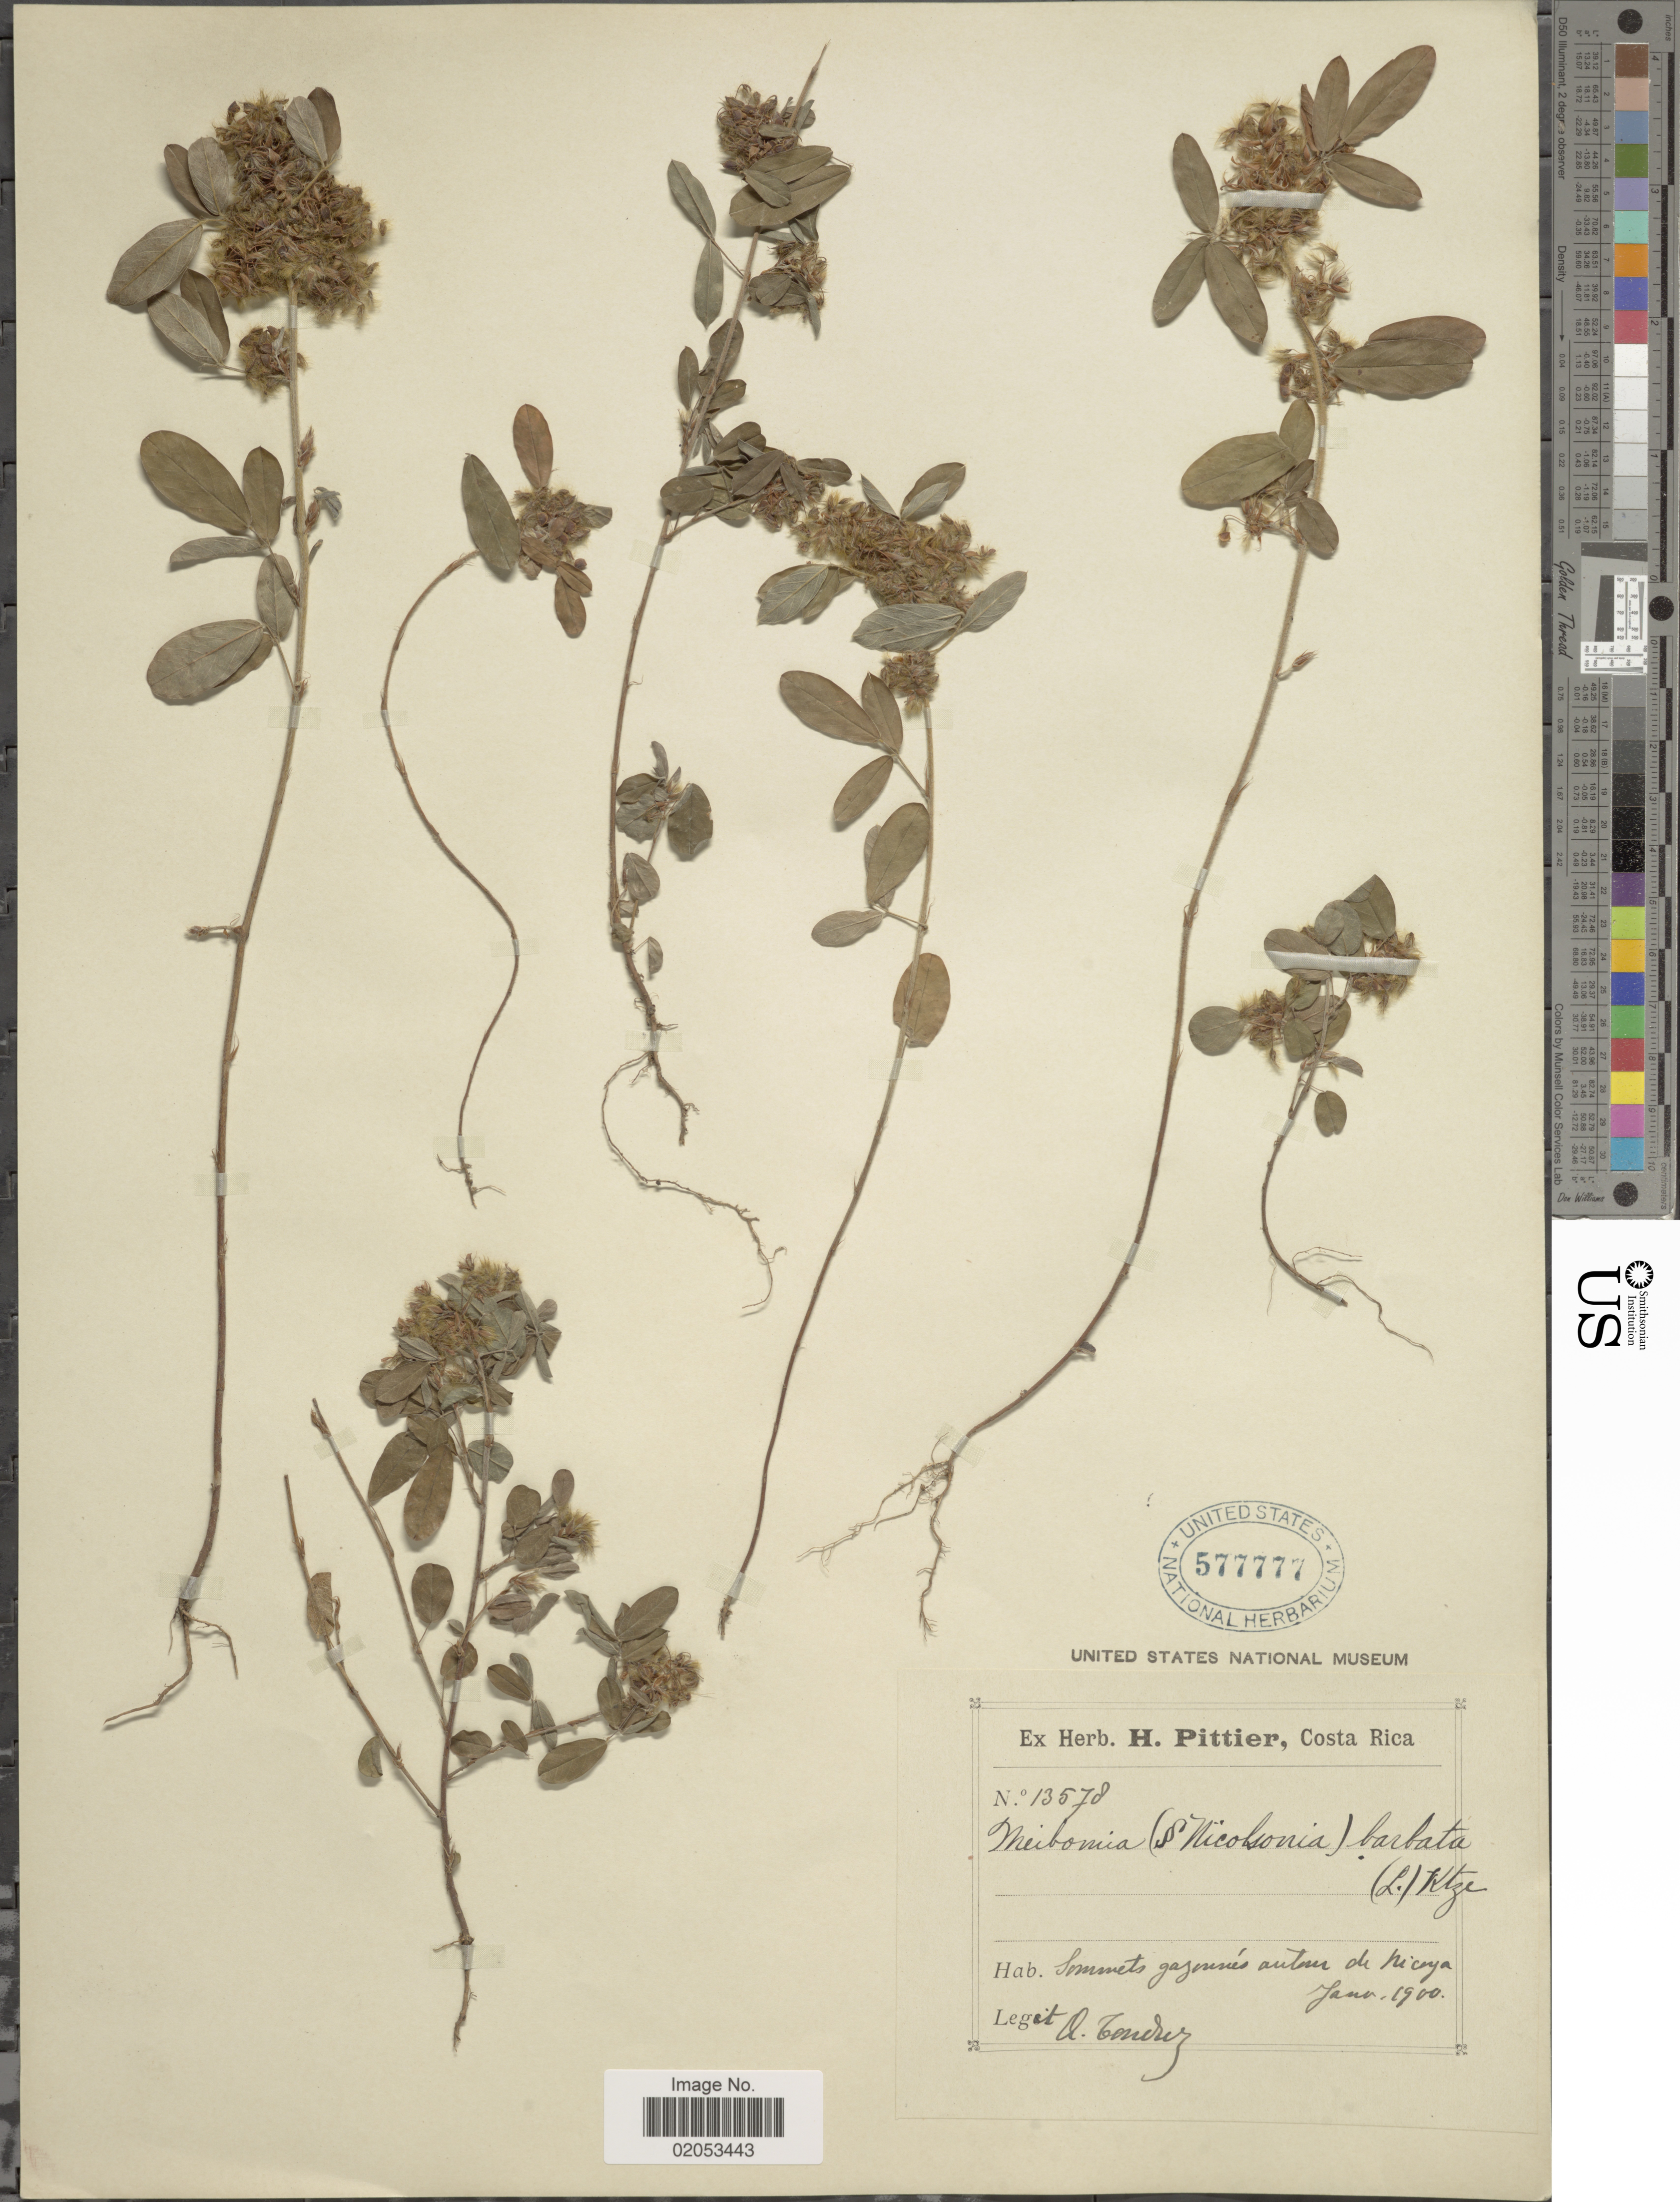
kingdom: Plantae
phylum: Tracheophyta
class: Magnoliopsida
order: Fabales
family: Fabaceae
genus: Grona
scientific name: Grona barbata var. barbata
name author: (L.) H. Ohashi & K. Ohashi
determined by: Strong, Mark T., (BOT), Smithsonian Institution - National Museum of Natural History (UNITED STATES)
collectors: A. Tonduz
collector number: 13578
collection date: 1900-01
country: Costa Rica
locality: Sommets gazoeunes auteur de Nicoya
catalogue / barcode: US 577777